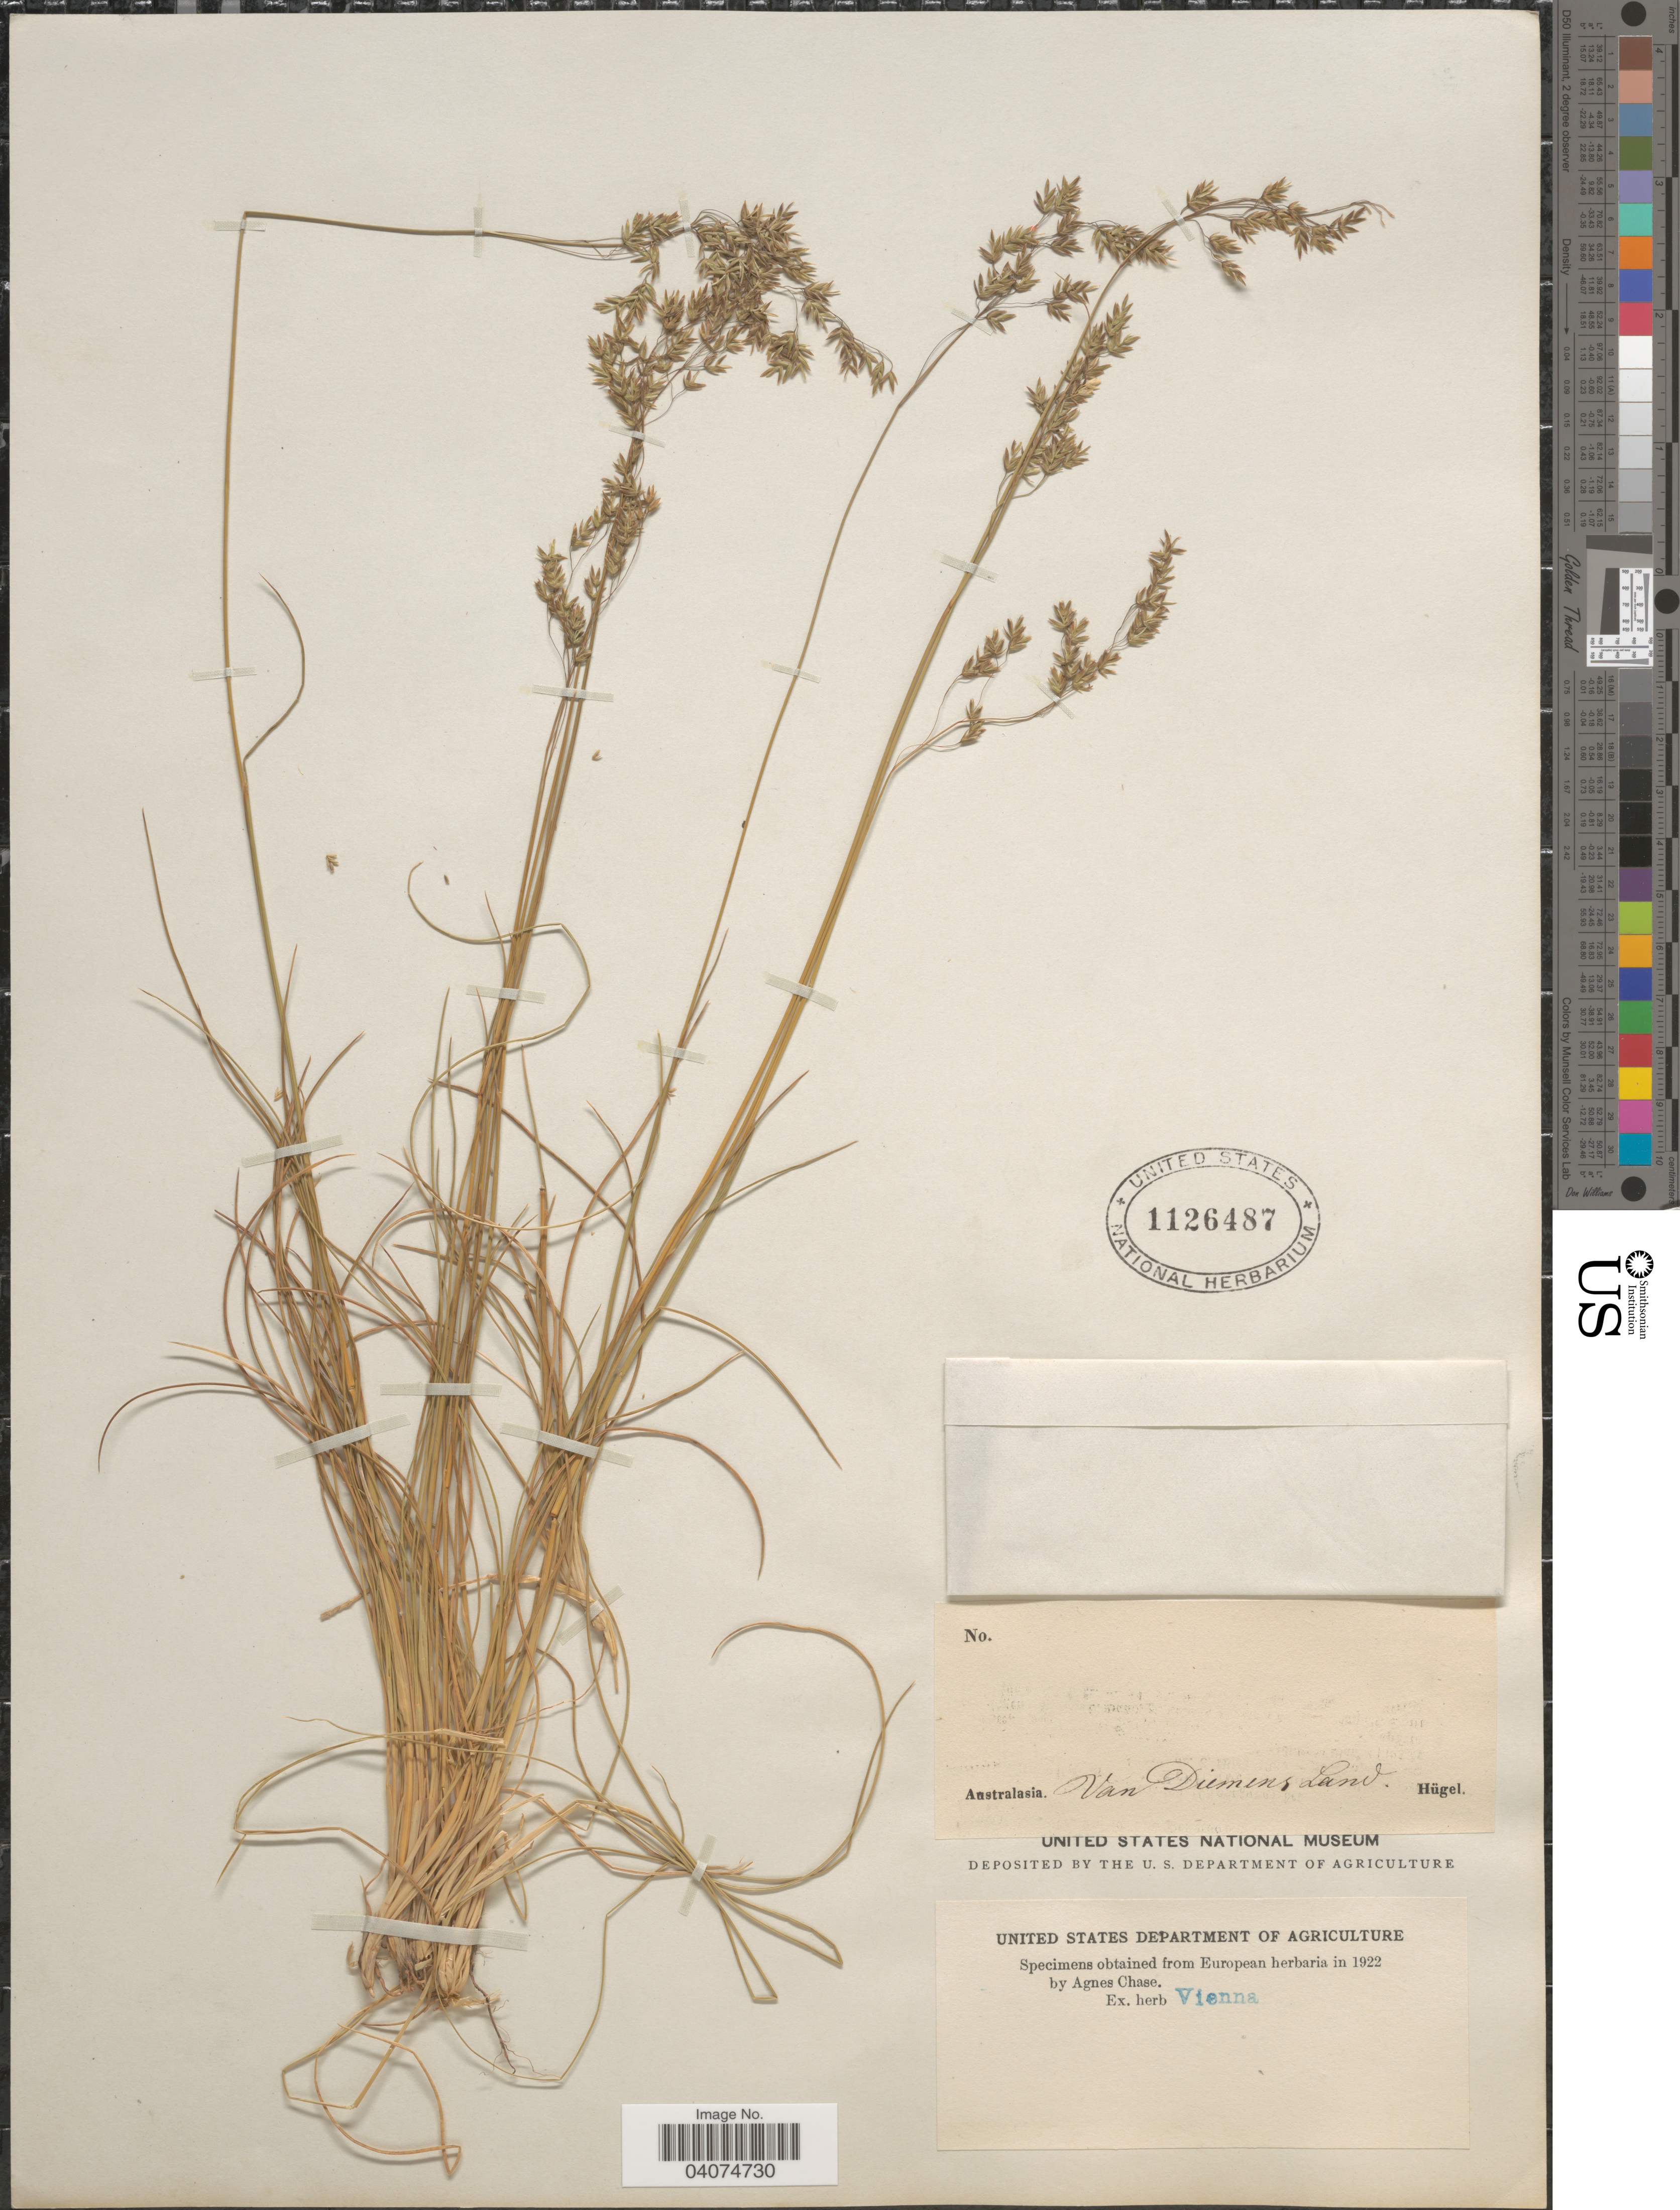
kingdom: Plantae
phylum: Tracheophyta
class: Liliopsida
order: Poales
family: Poaceae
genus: Poa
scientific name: Poa sp.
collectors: Hugel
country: Australia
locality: Australasia. Van Diemens Land.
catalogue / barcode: US 1126487